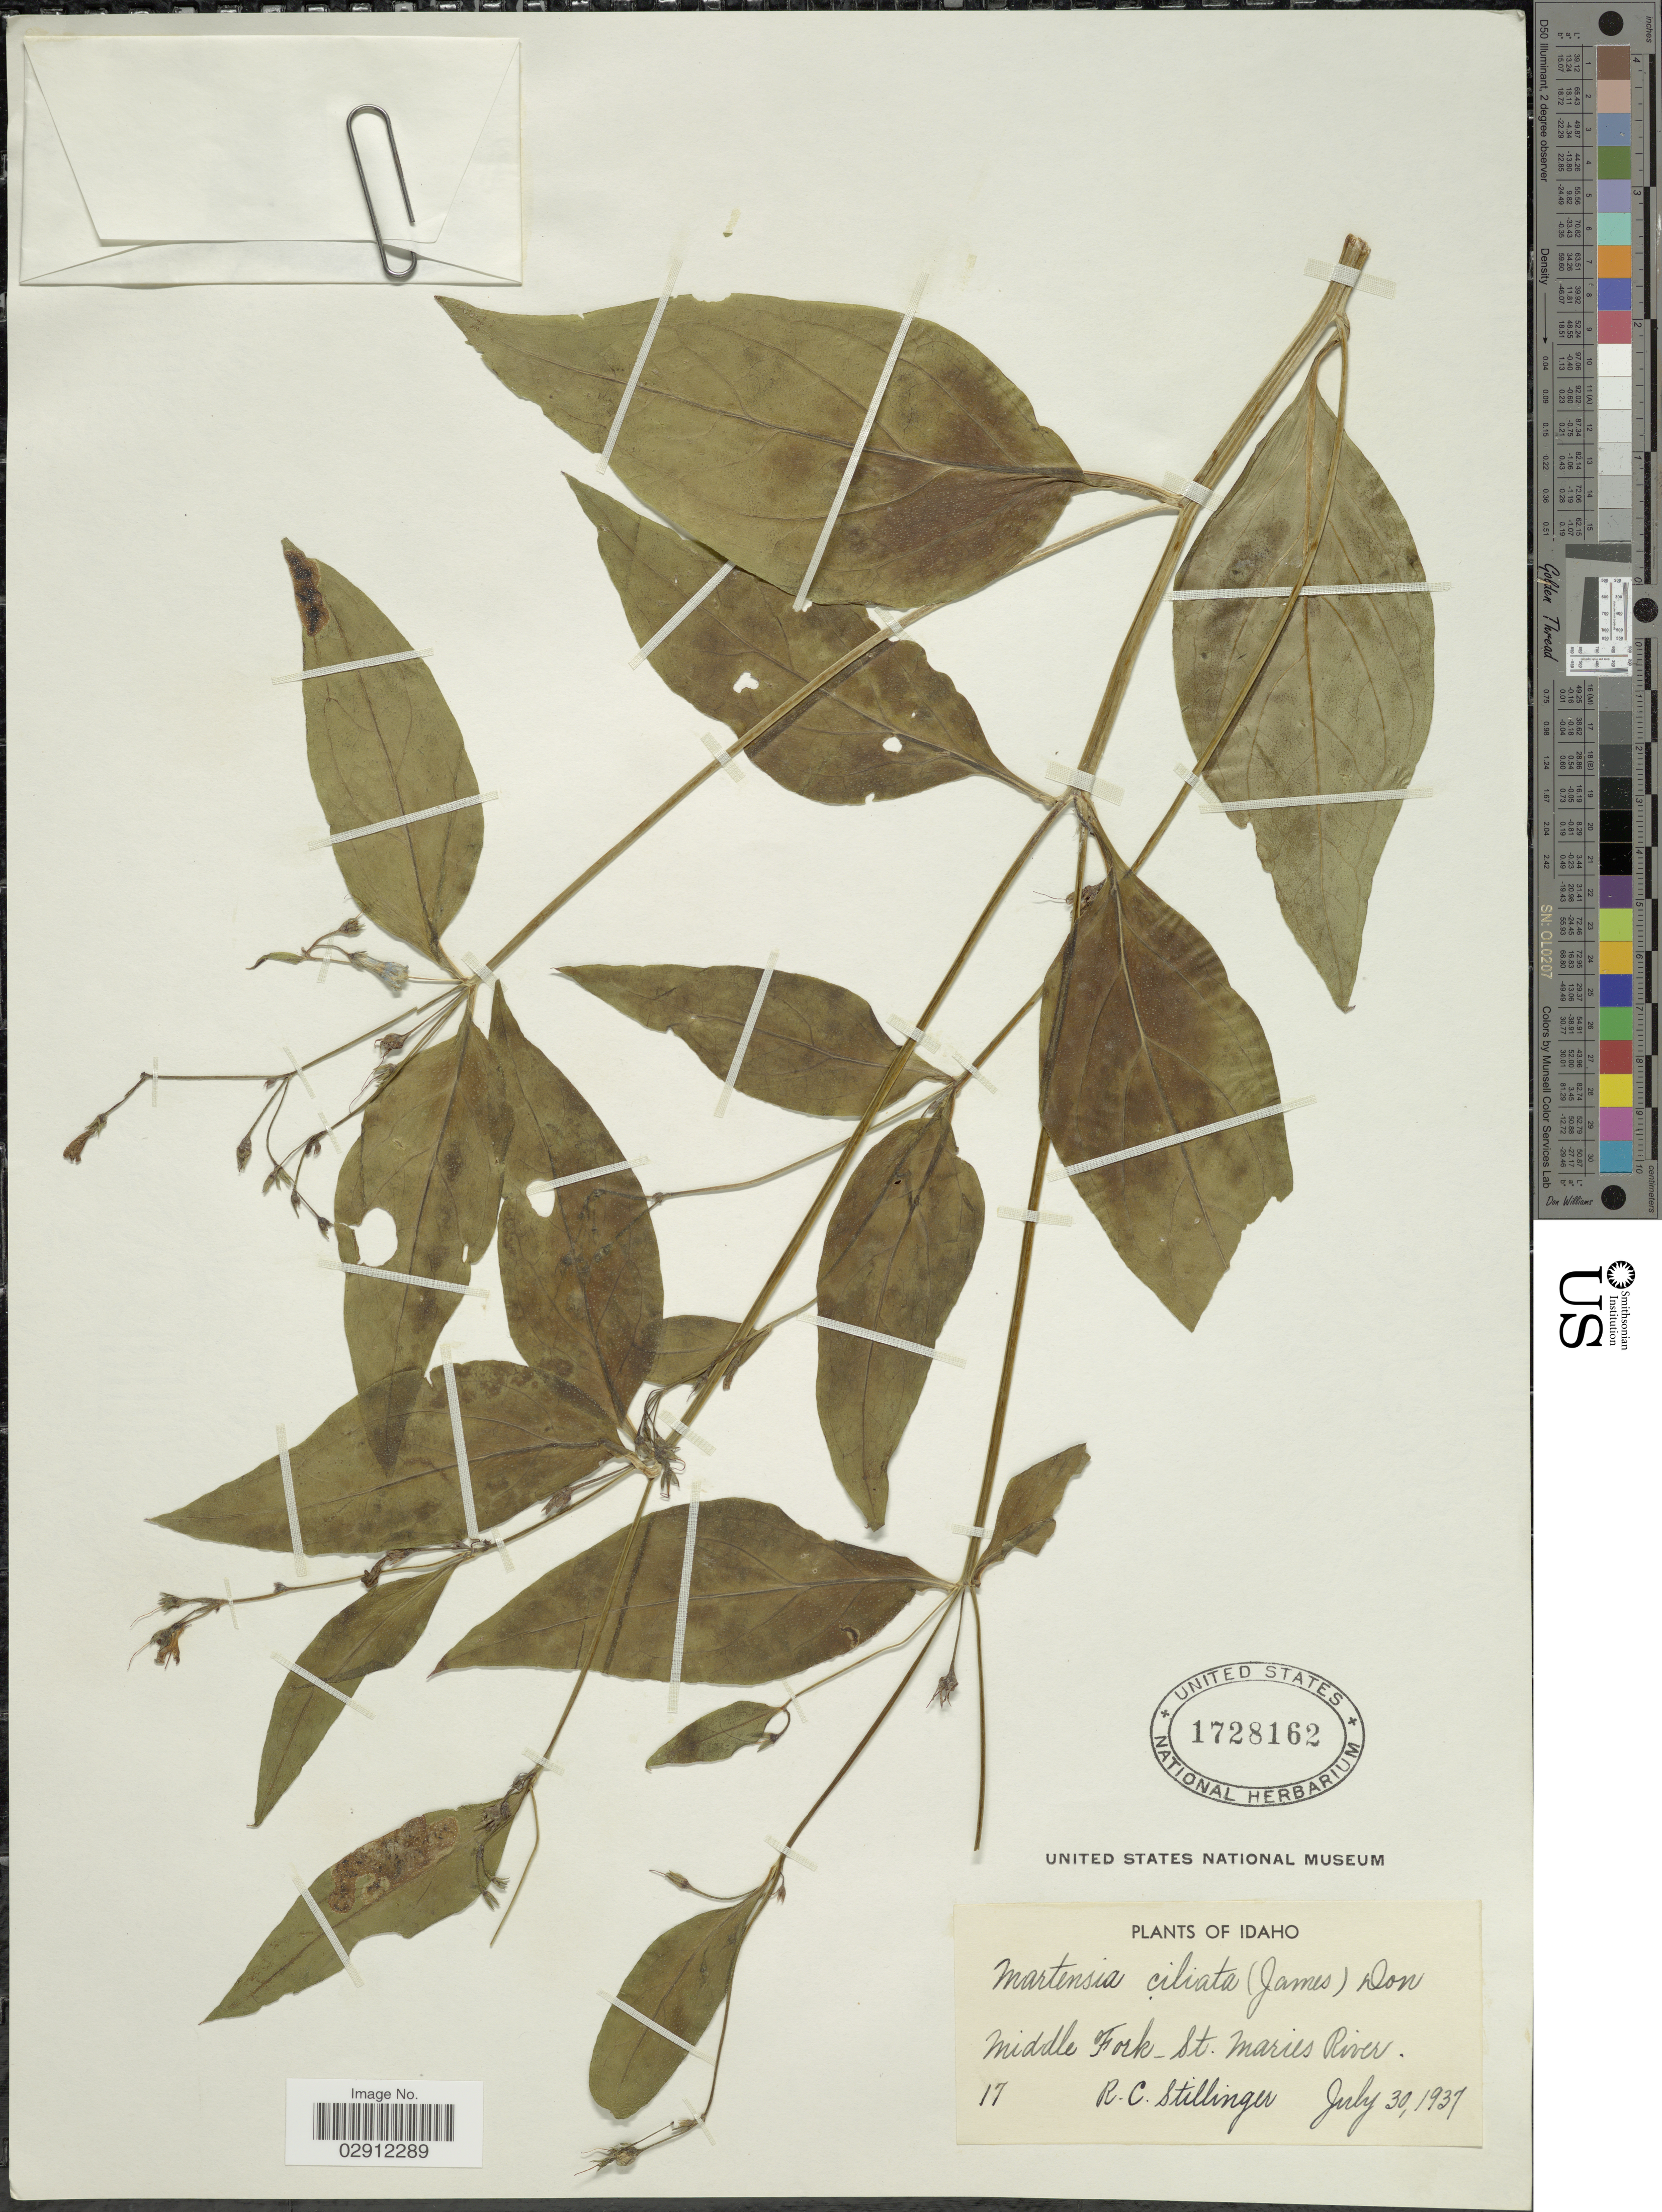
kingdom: Plantae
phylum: Tracheophyta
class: Magnoliopsida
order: Boraginales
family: Boraginaceae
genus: Mertensia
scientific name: Mertensia ciliata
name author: (James) G. Don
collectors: R. Stillinger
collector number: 17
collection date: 1937-07-30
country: United States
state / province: Idaho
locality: Middle Fork-St. Maries River.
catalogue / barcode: US 1728162